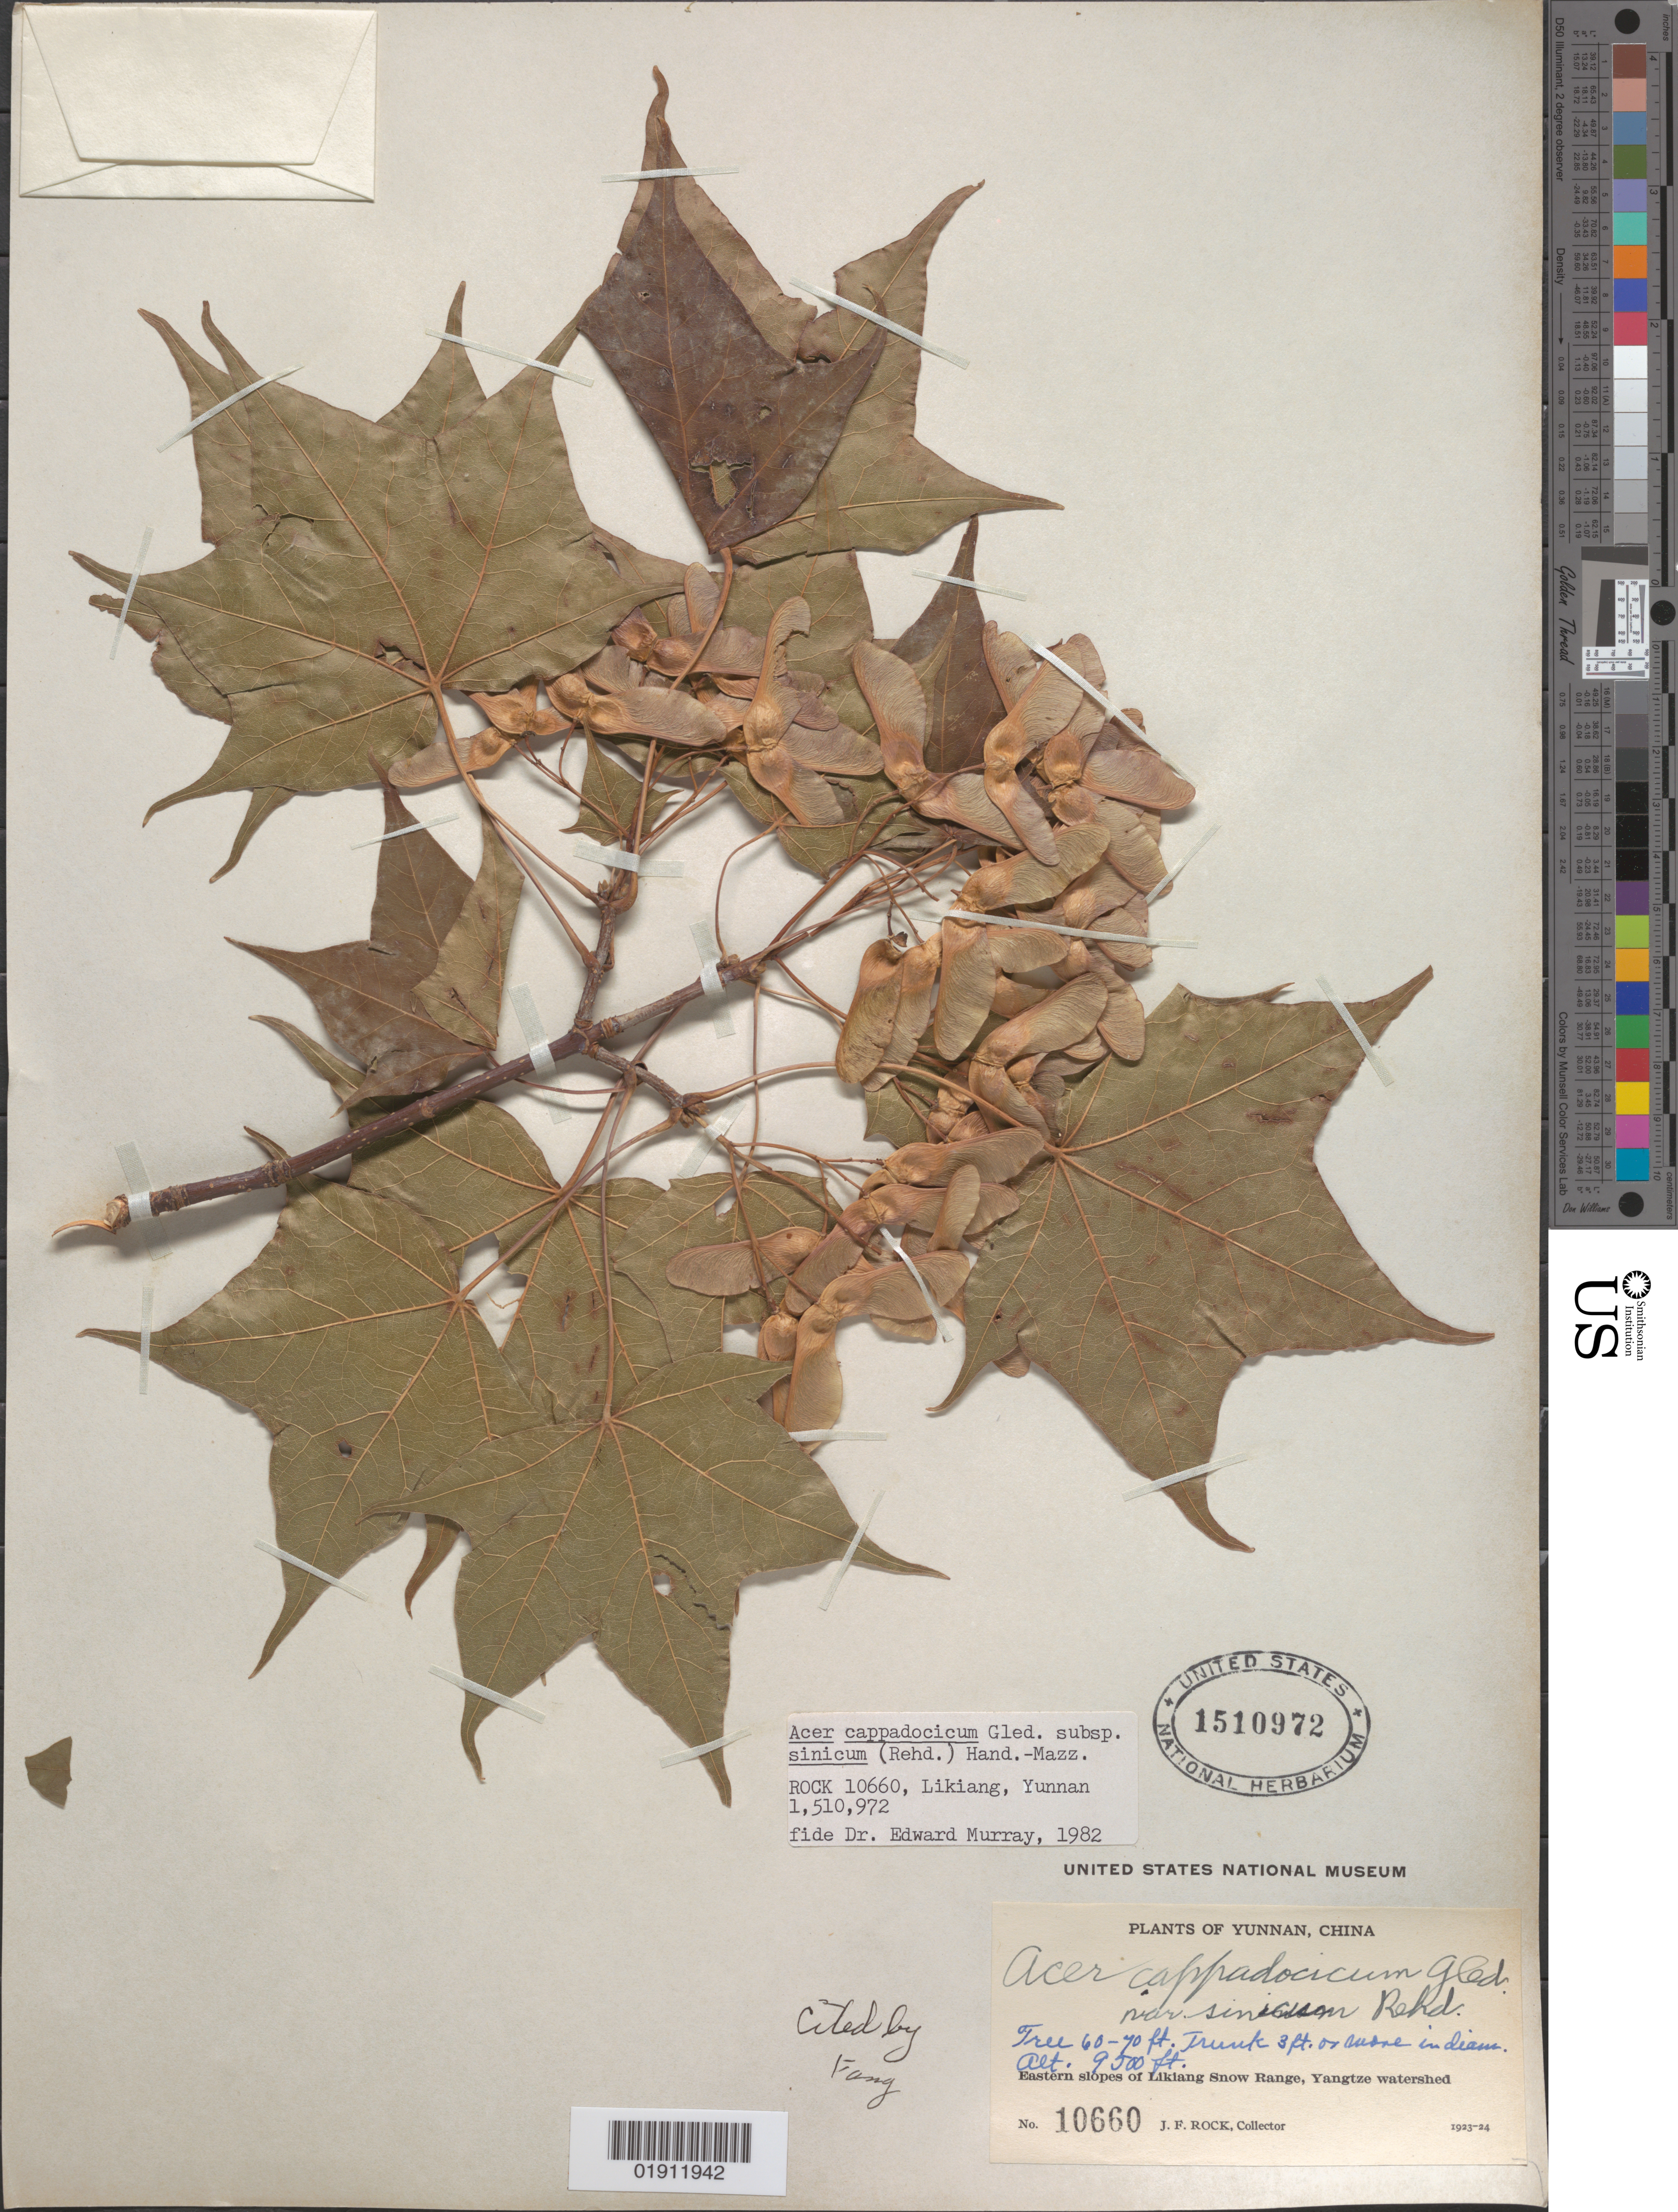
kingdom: Plantae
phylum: Tracheophyta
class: Magnoliopsida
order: Sapindales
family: Sapindaceae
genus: Acer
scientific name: Acer cappadocicum subsp. sinicum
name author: (Rehder) Hand.-Mazz.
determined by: Murray, Edward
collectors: J. F. Rock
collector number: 10660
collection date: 1923/1924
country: China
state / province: Yunnan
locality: Western slopes of Likiang Snow Range, Yangtze watershed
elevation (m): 2896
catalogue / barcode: US 1510972